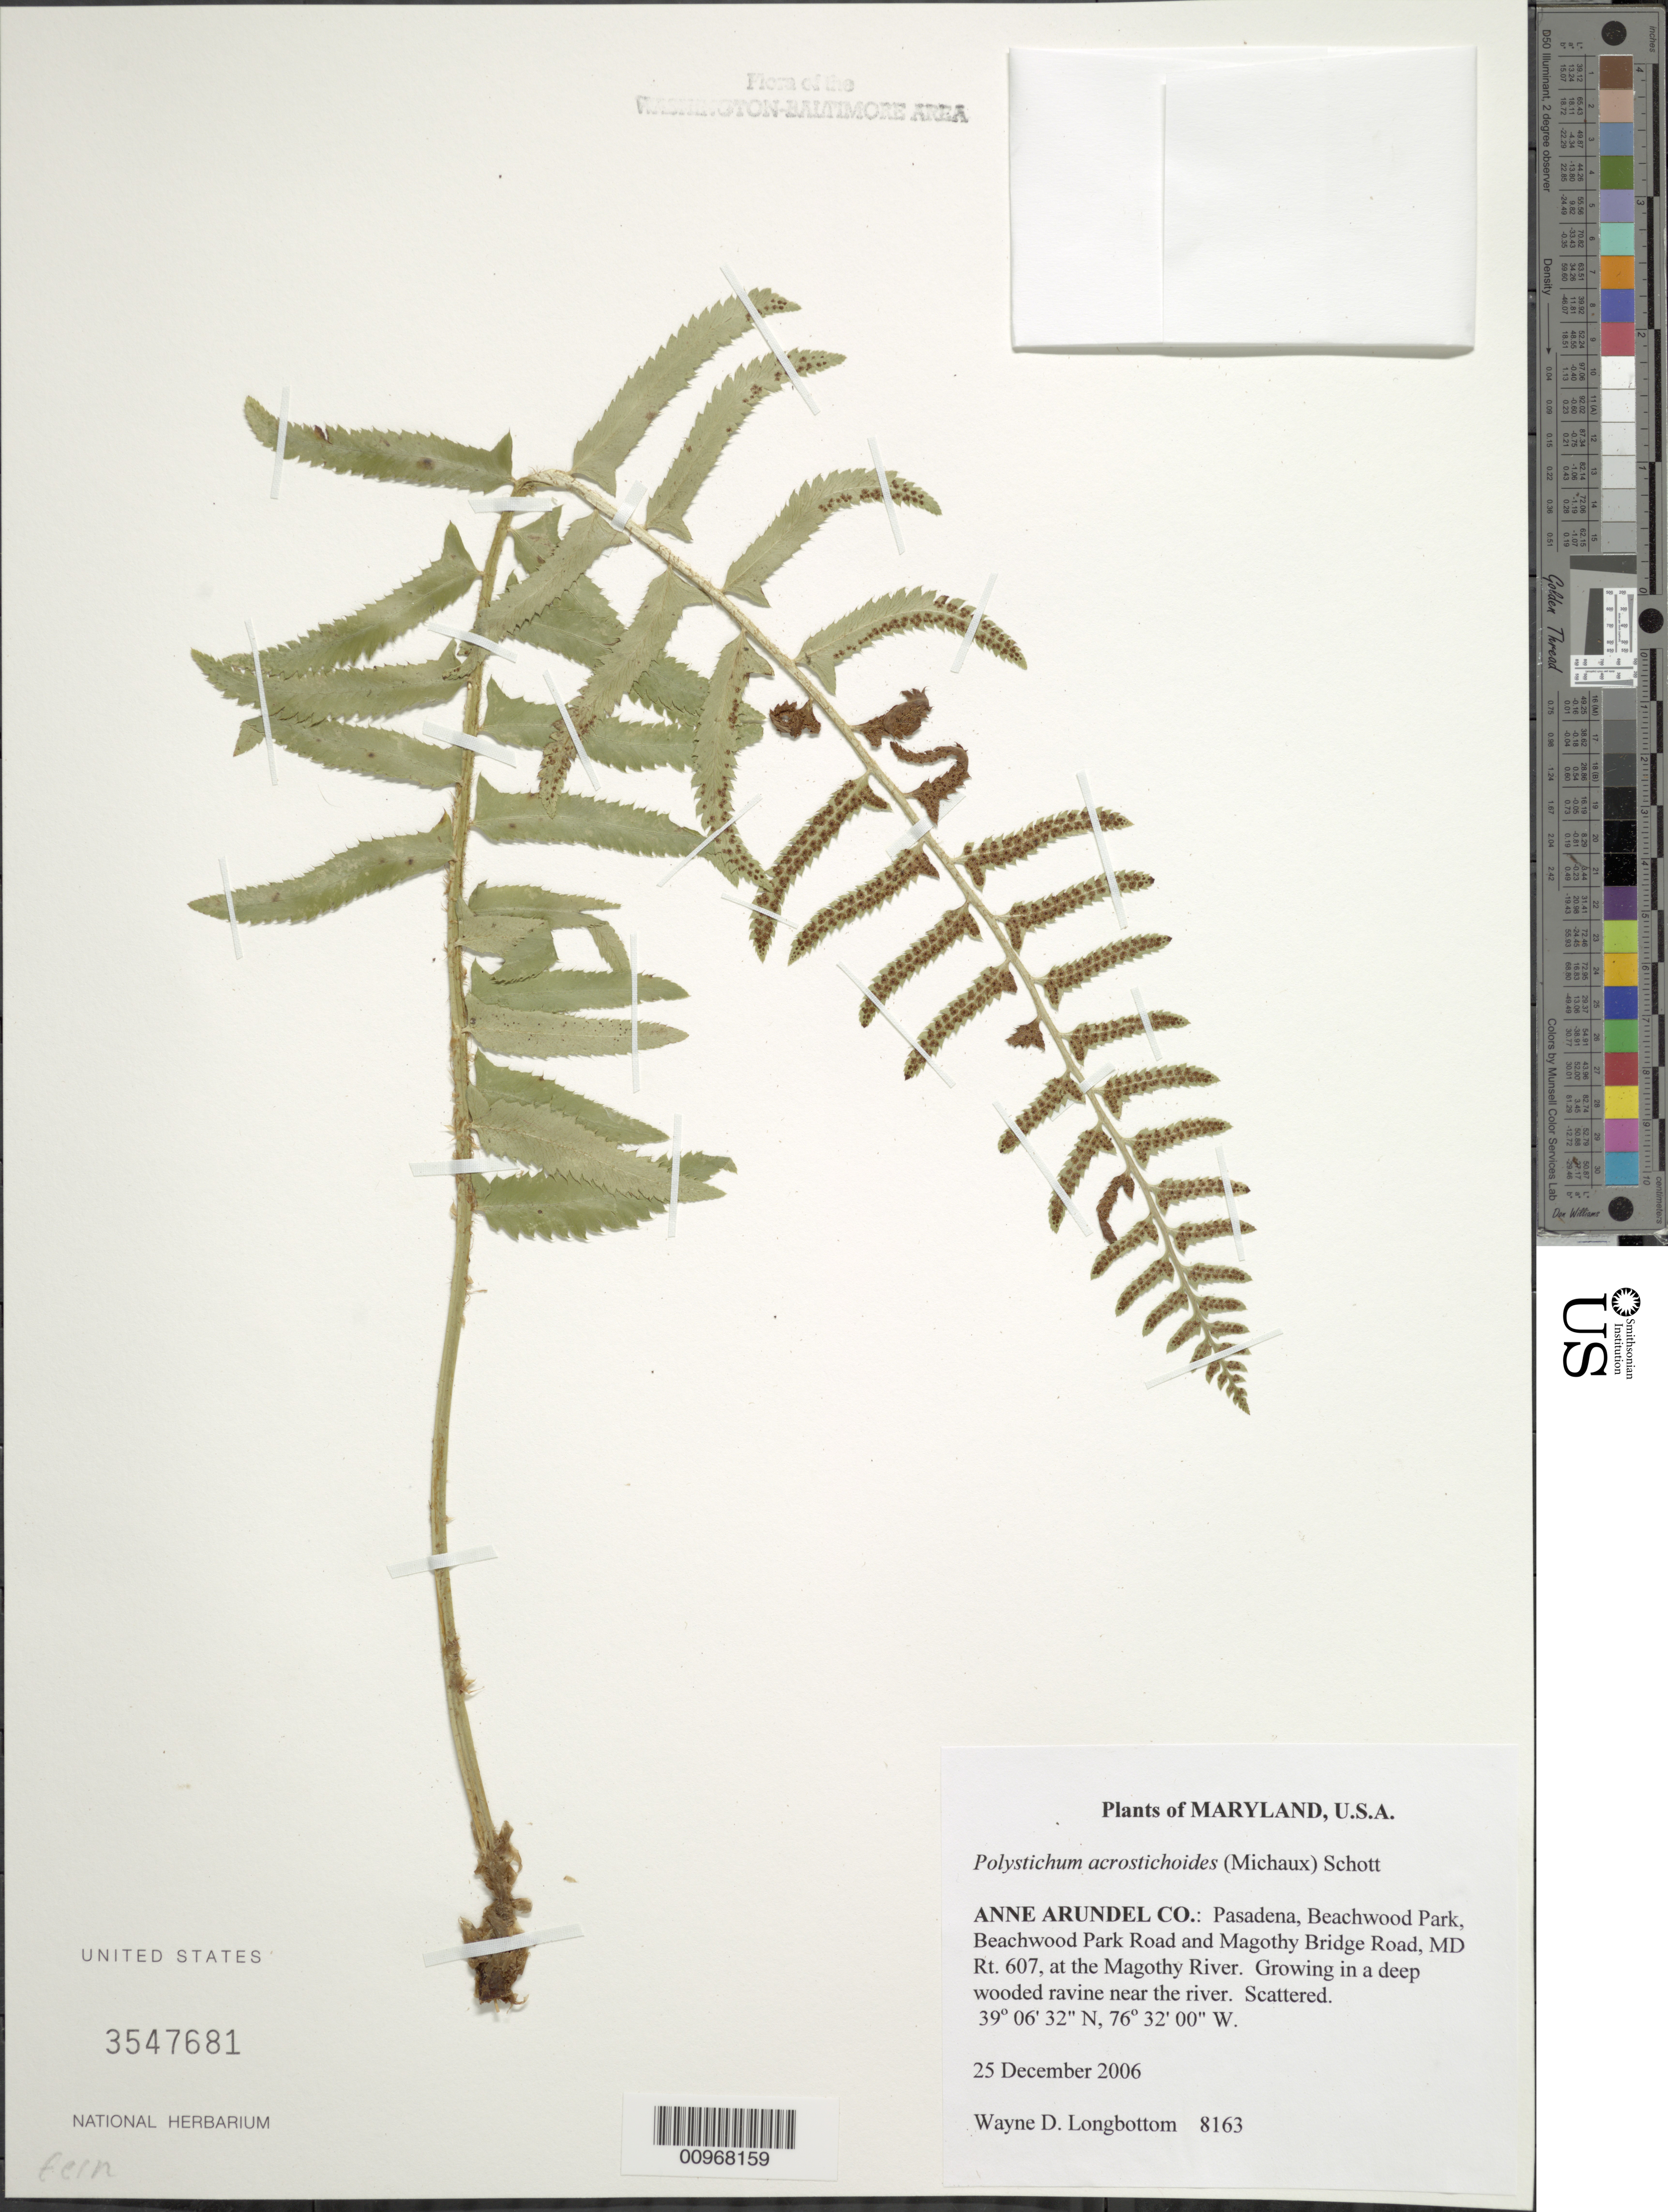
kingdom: Plantae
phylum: Tracheophyta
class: Polypodiopsida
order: Polypodiales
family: Dryopteridaceae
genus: Polystichum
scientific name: Polystichum acrostichoides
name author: (Michx.) Schott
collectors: W. D. Longbottom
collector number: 8163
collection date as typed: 25 December 2006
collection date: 2006-12-25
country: United States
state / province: Maryland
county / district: Anne Arundel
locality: Pasadena, Beachwood Park, Beachwood Park Road, and Magothy Bridge Road, MD Rt. 607, at the Magothy River.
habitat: growing in a deep wooded ravine near the river.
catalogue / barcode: US 3547681